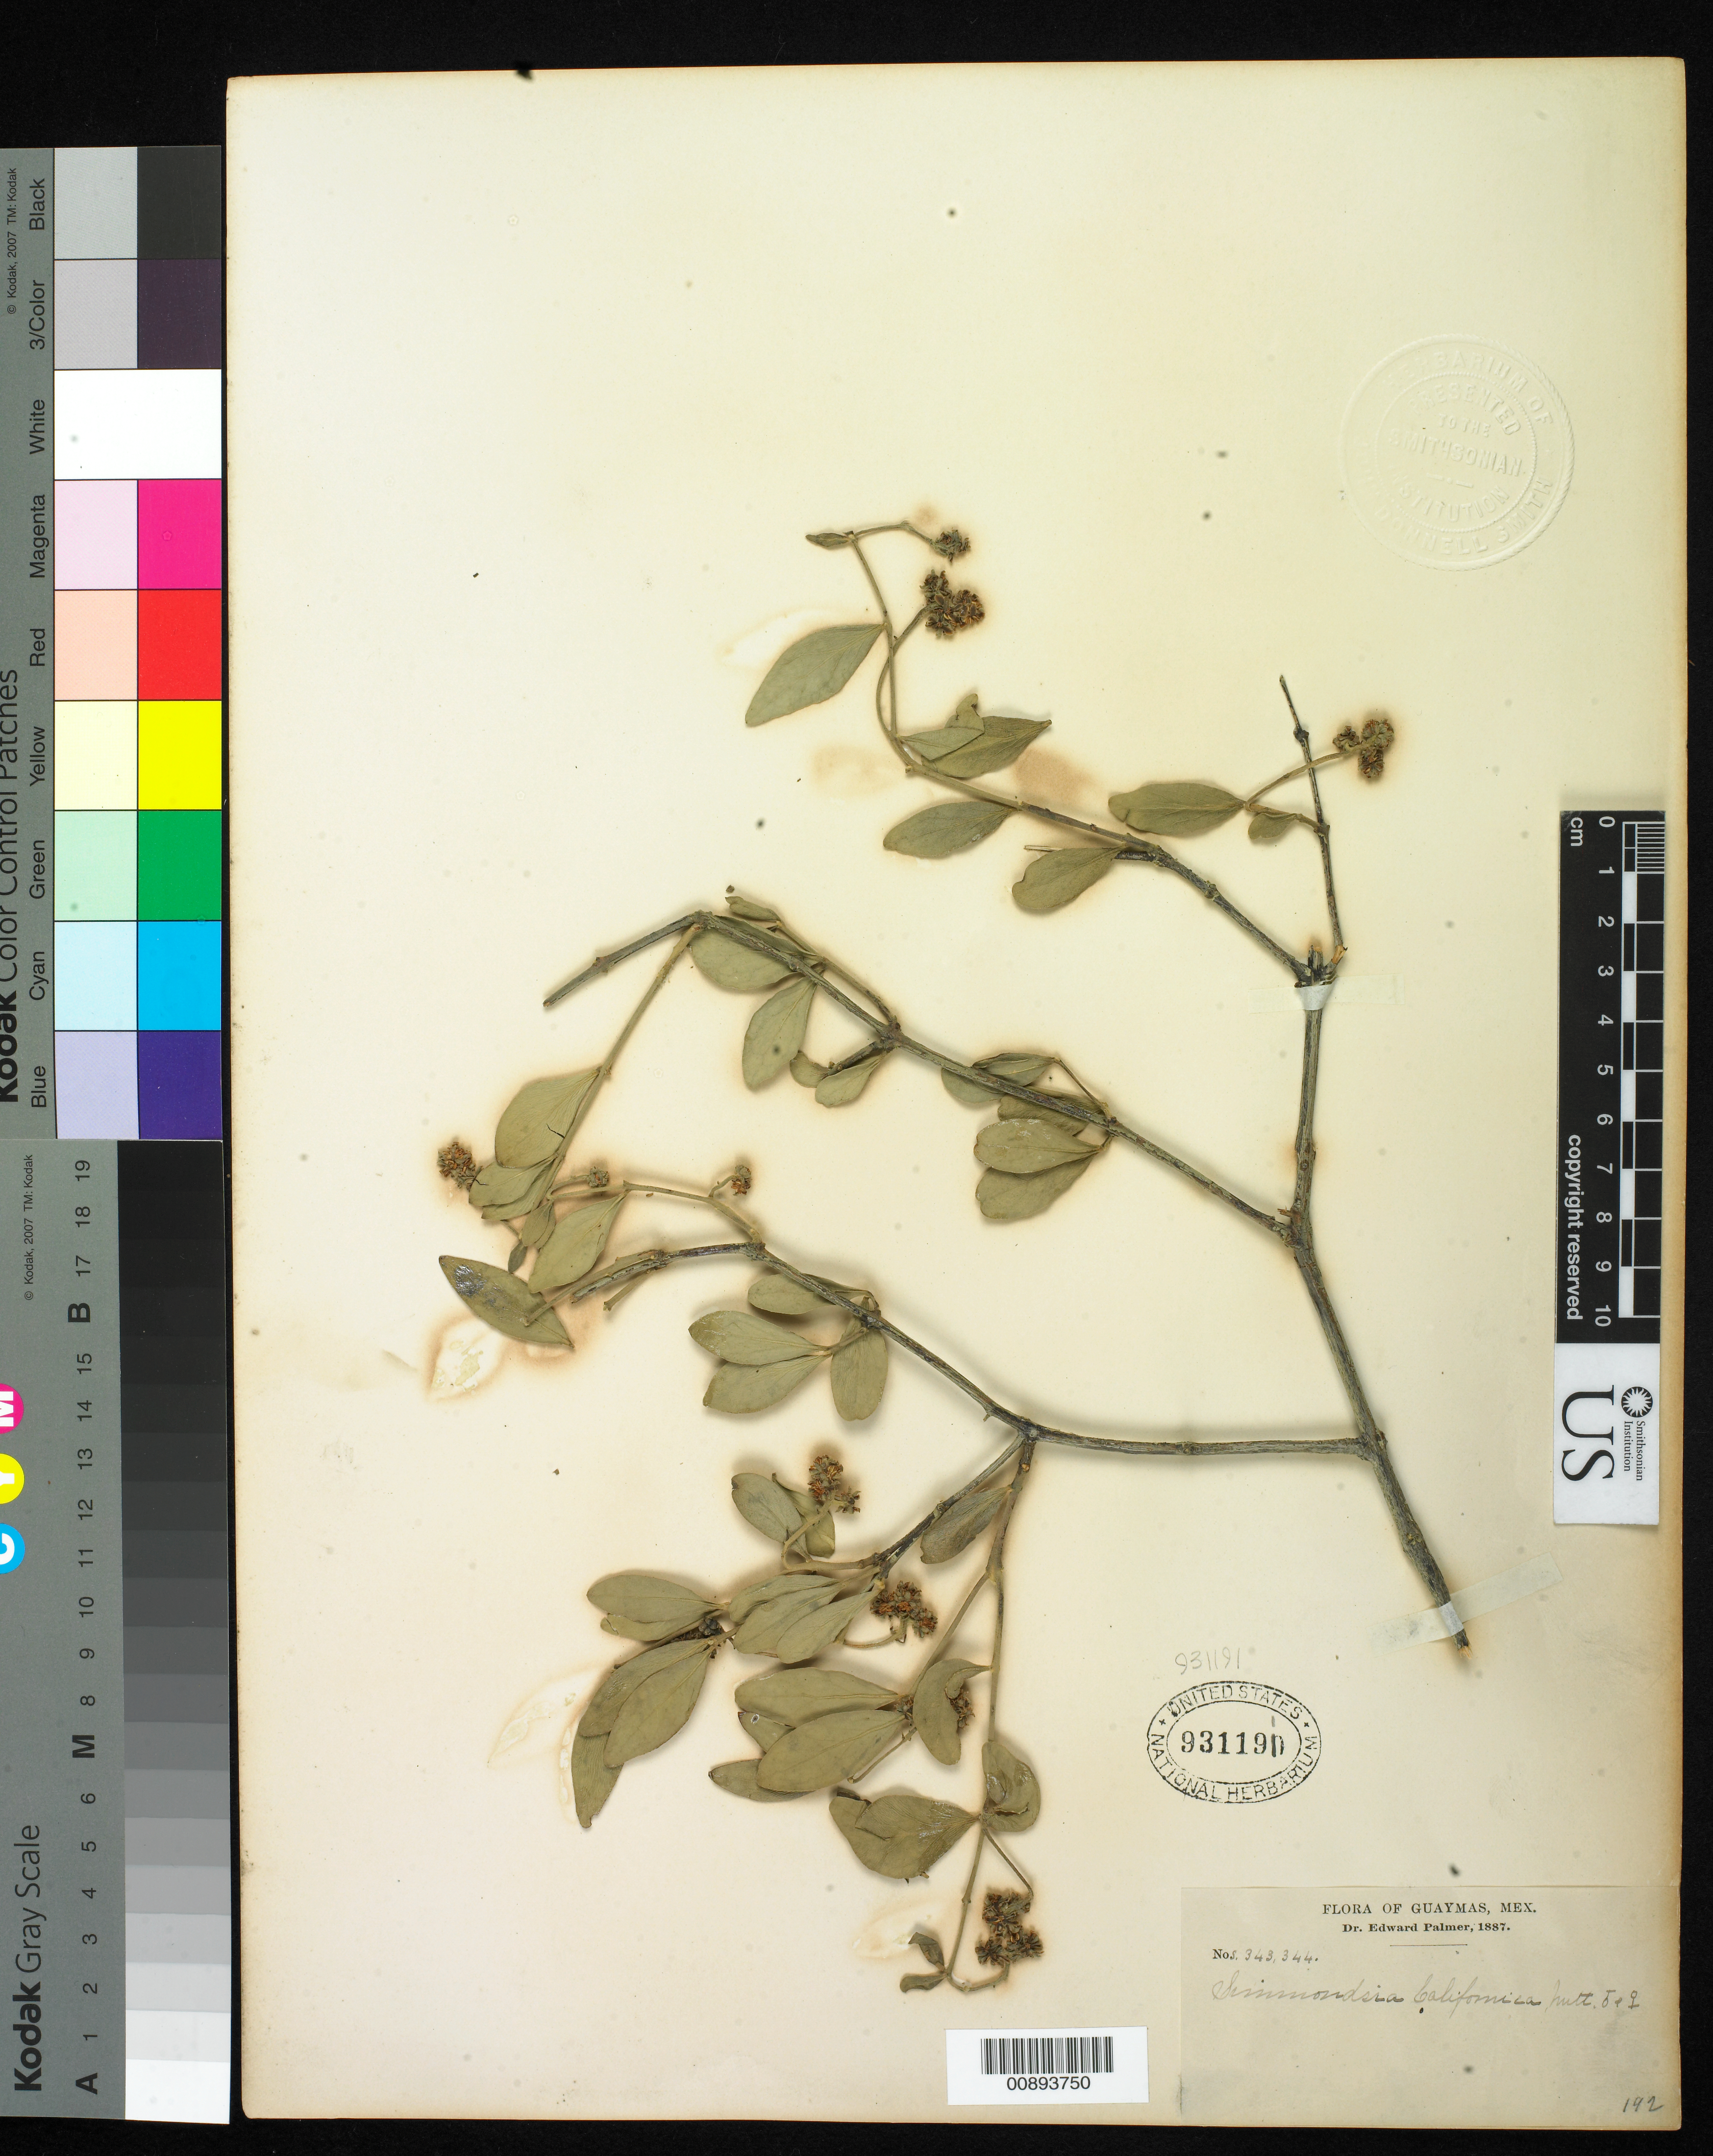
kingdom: Plantae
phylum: Tracheophyta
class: Magnoliopsida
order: Caryophyllales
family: Simmondsiaceae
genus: Simmondsia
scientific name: Simmondsia chinensis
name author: (Link) C.K. Schneid.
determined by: Strong, Mark T., (BOT), Smithsonian Institution - National Museum of Natural History (UNITED STATES)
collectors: E. Palmer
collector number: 343, 344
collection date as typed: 1887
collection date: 1887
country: Mexico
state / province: Sonora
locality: Guaymas, Sonora.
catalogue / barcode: US 931191